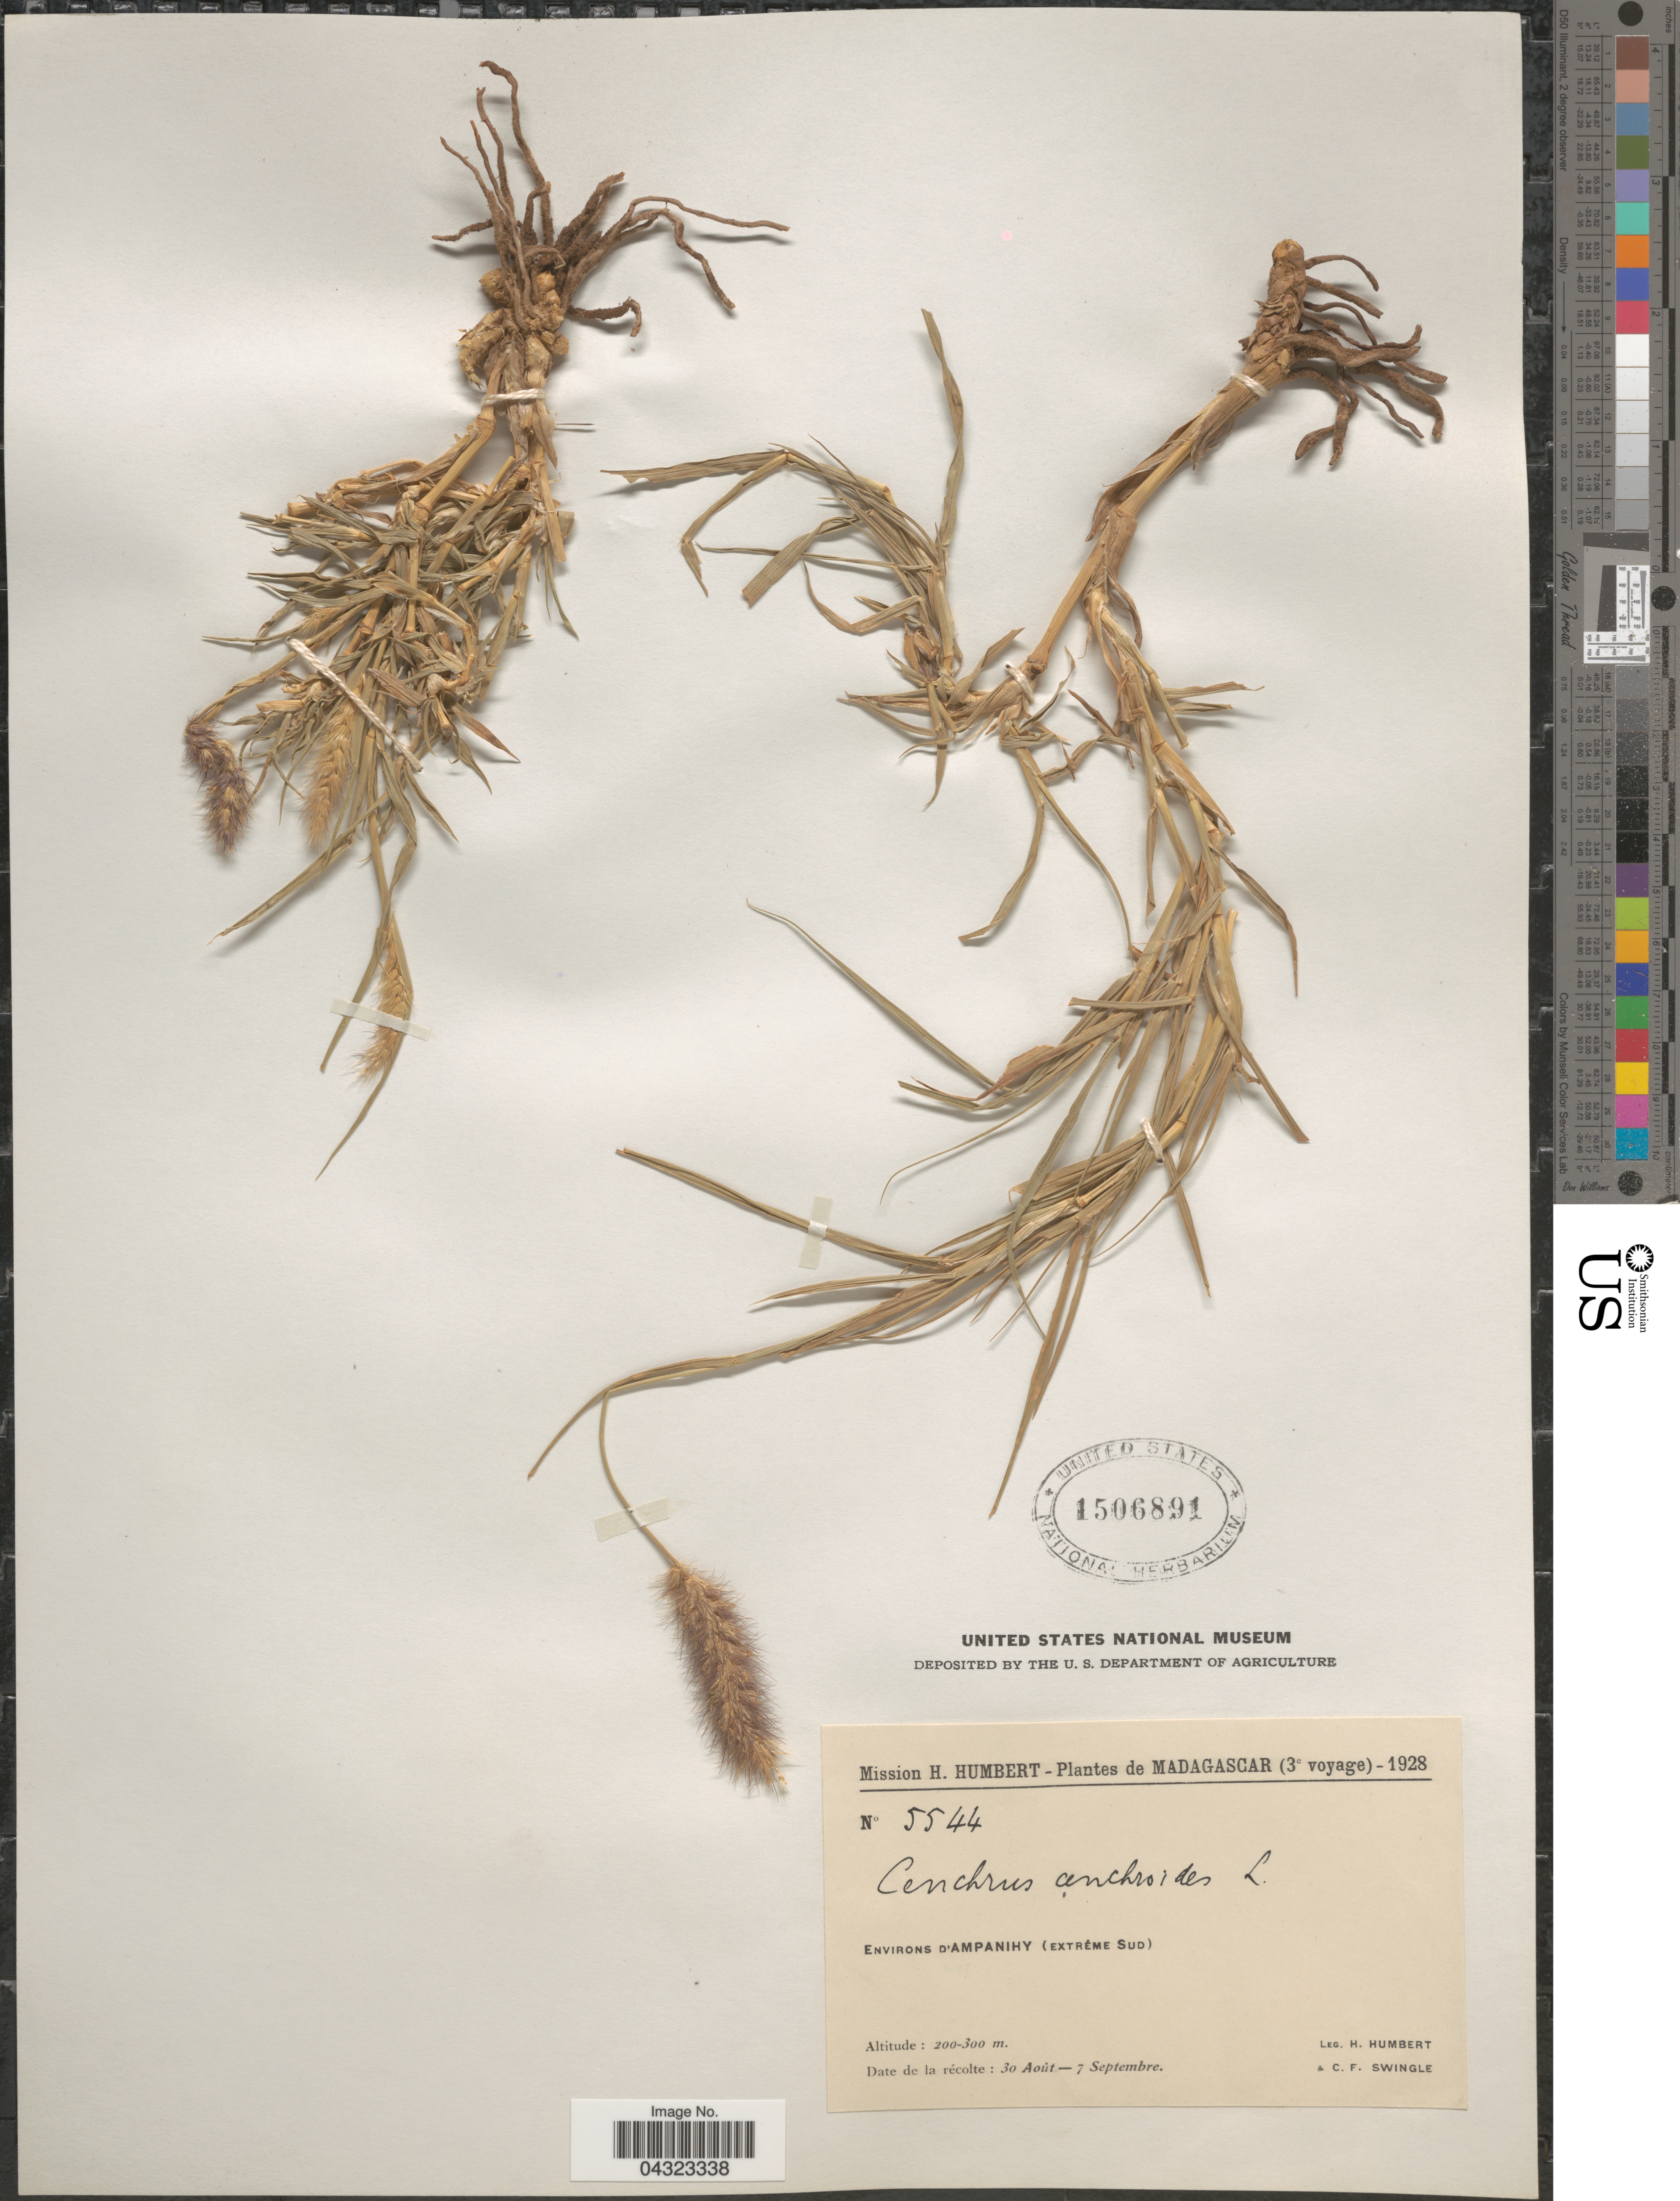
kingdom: Plantae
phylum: Tracheophyta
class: Liliopsida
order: Poales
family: Poaceae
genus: Cenchrus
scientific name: Cenchrus ciliaris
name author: L.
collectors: H. Humbert & C. Swingle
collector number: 5544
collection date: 1928-08-30/1928-09-07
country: Madagascar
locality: Mission H. Humbert - Plantes de Madagascar (3e voyage) - 1928. Environs d'Ampanihy (Extréme Sud).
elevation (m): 200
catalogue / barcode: US 1506891